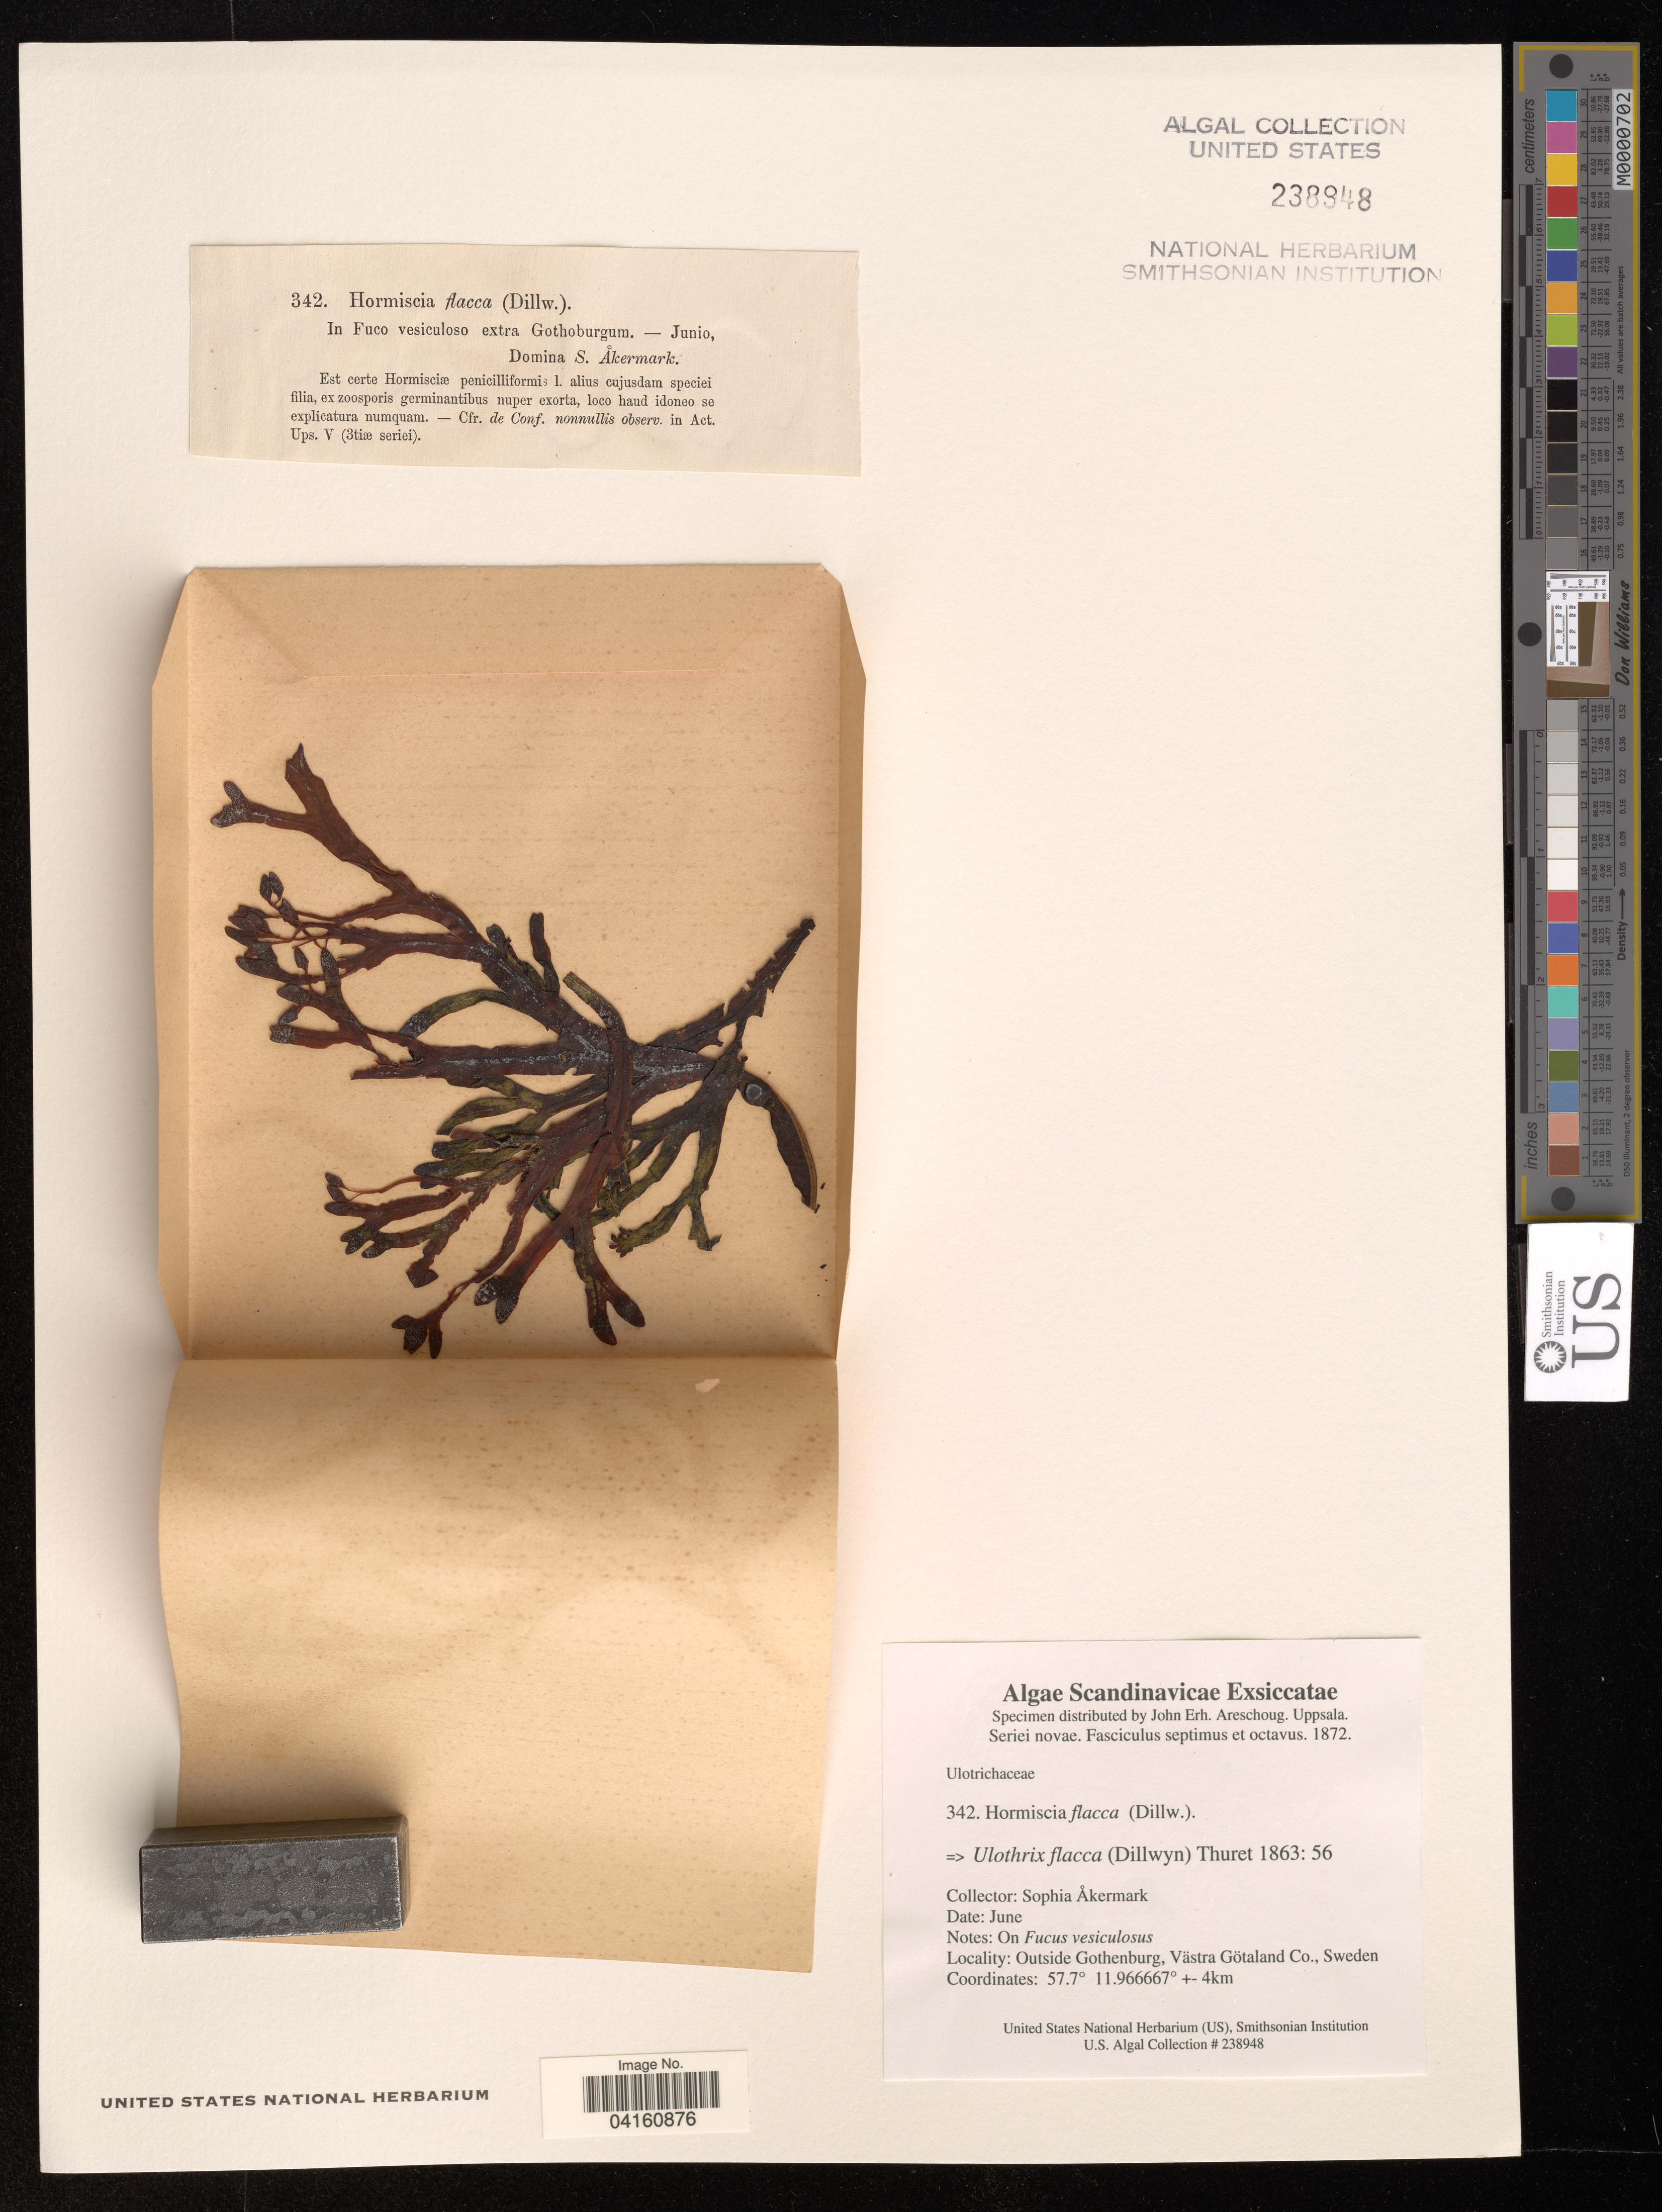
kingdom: Plantae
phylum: Chlorophyta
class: Ulvophyceae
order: Ulotrichales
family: Ulotrichaceae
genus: Ulothrix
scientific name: Ulothrix flacca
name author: (Dillwyn) Thur. in Le Jol.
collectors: S. Akermark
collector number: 342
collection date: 1872-06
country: Sweden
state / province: Västra Götaland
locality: Outside Gothenburg.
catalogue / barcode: US 238948